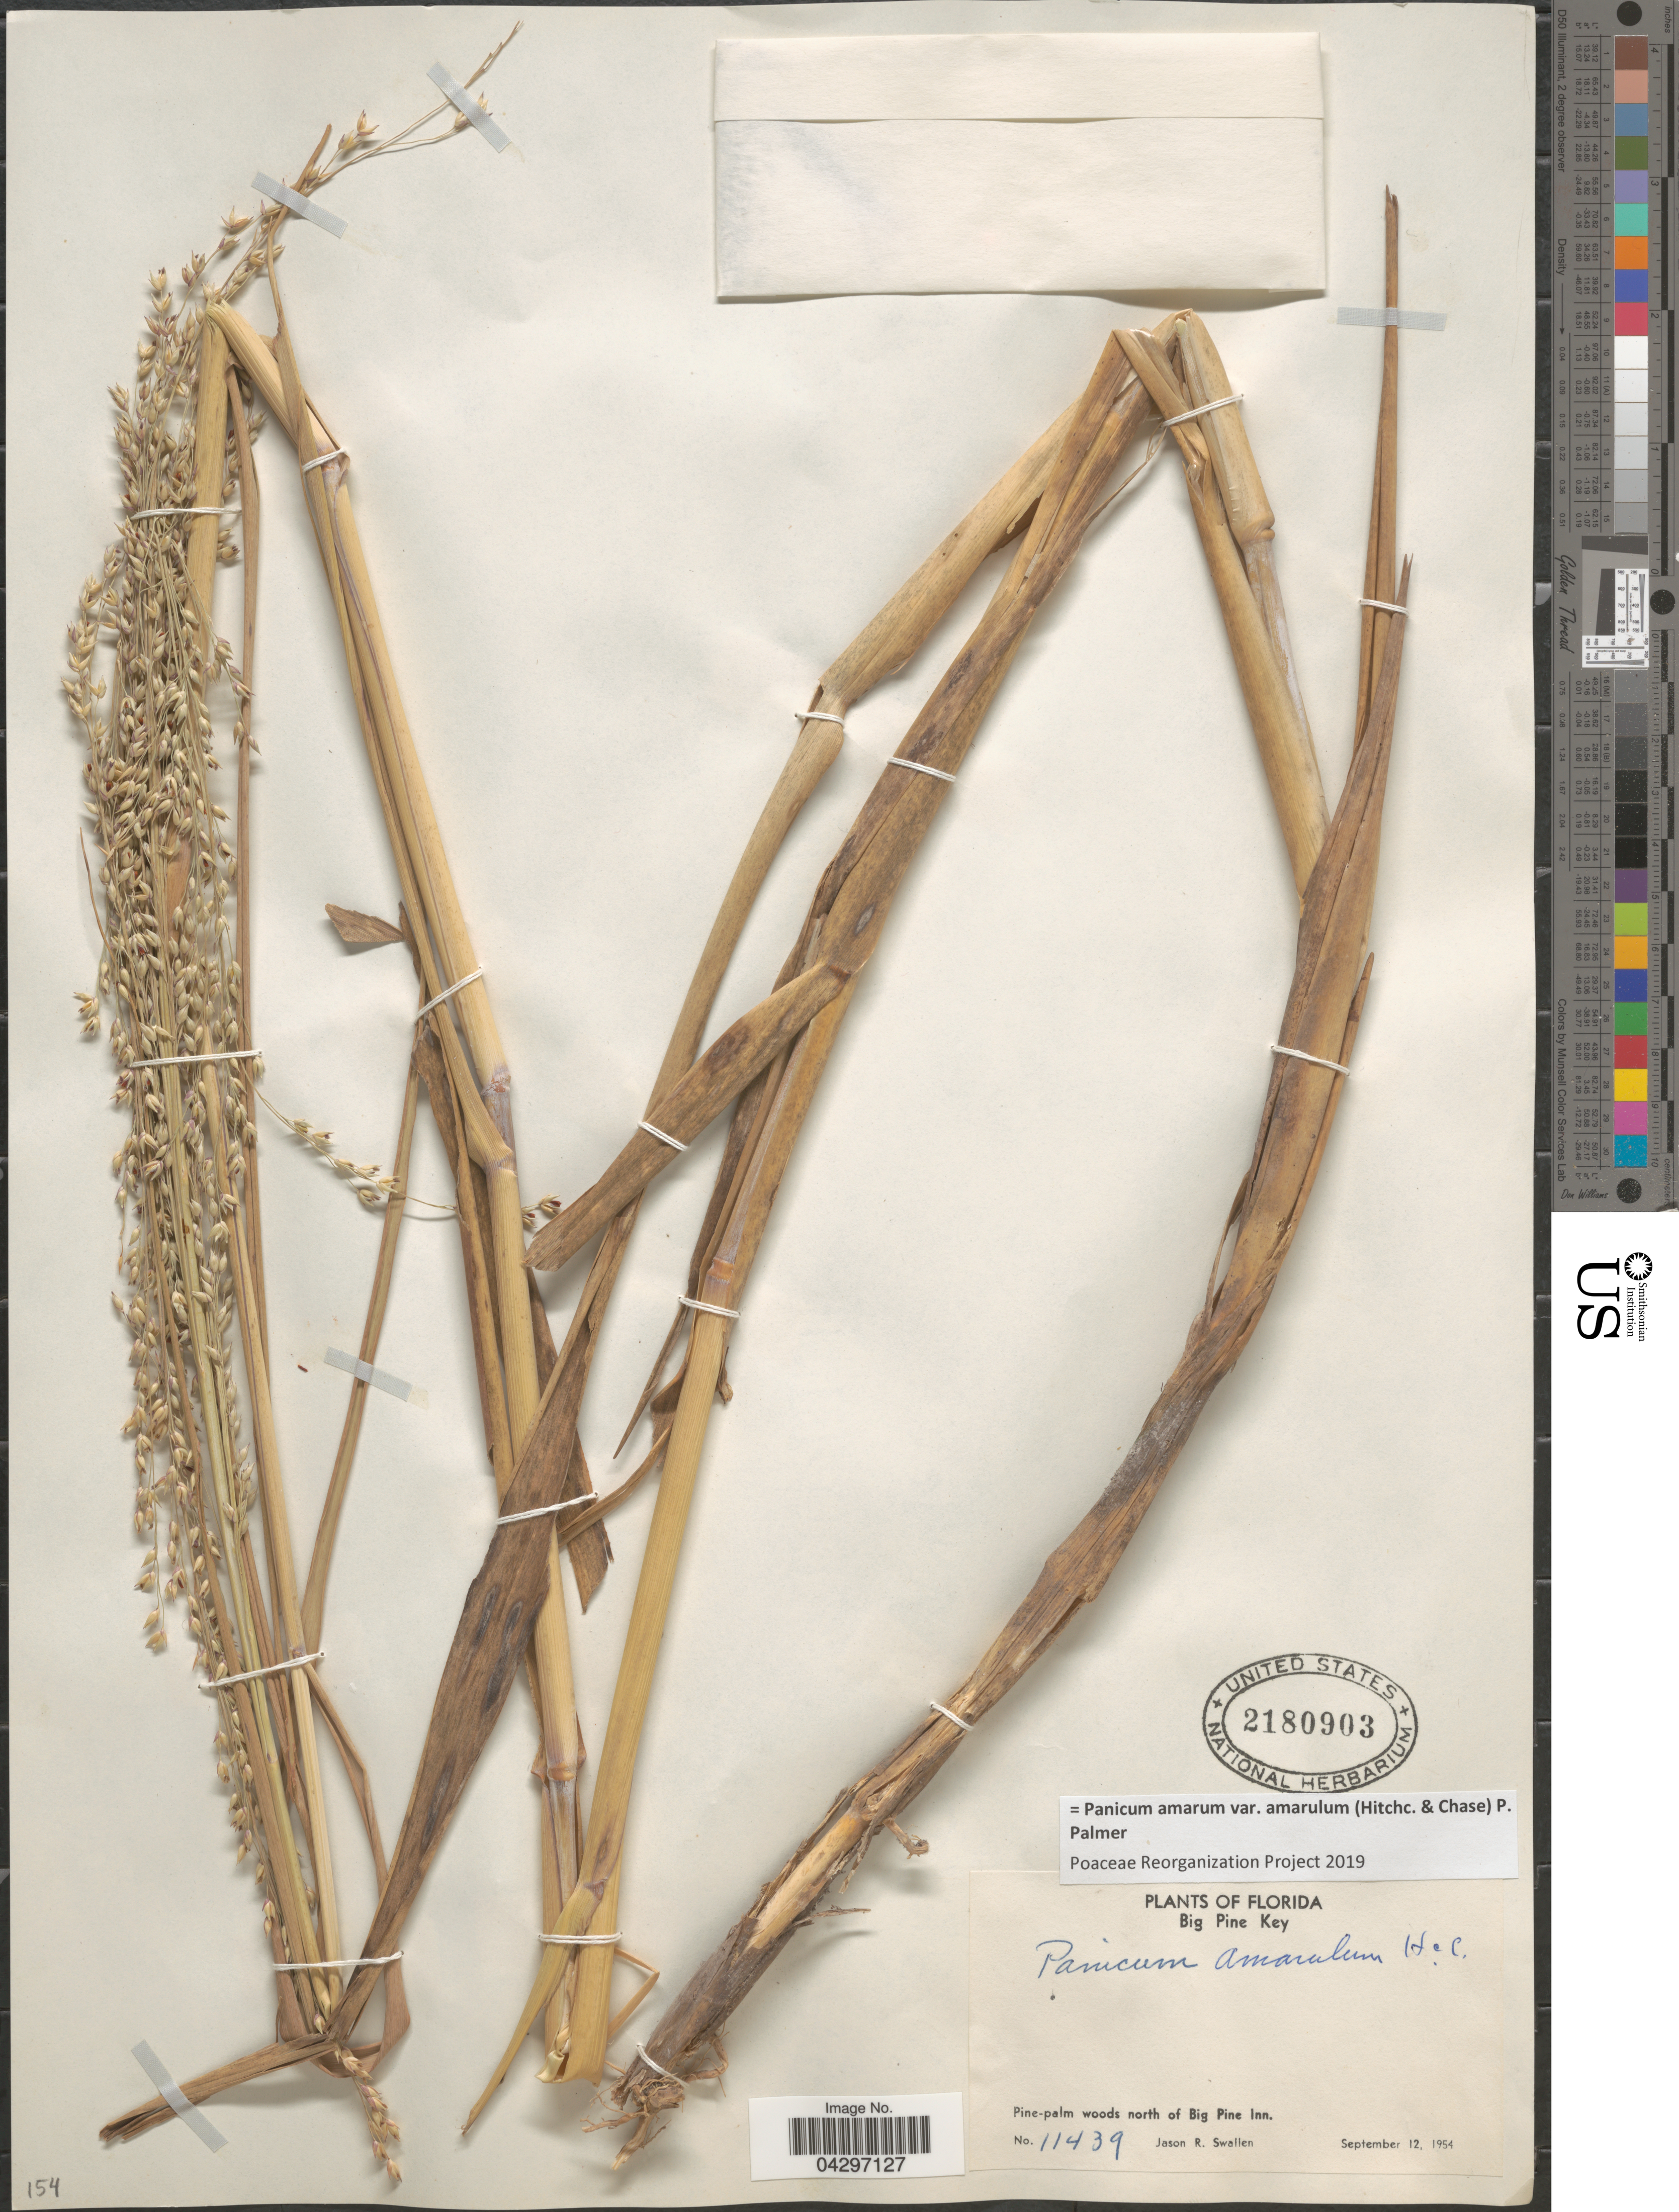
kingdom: Plantae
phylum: Tracheophyta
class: Liliopsida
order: Poales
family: Poaceae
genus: Panicum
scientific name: Panicum amarum var. amarulum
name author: (Hitchc. & Chase) Freckmann & Lelong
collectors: J. R. Swallen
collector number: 11439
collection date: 1954-09-12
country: United States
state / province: Florida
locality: Big Pine Key. Pine-palm woods north of Big Pine Inn.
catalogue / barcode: US 2180903